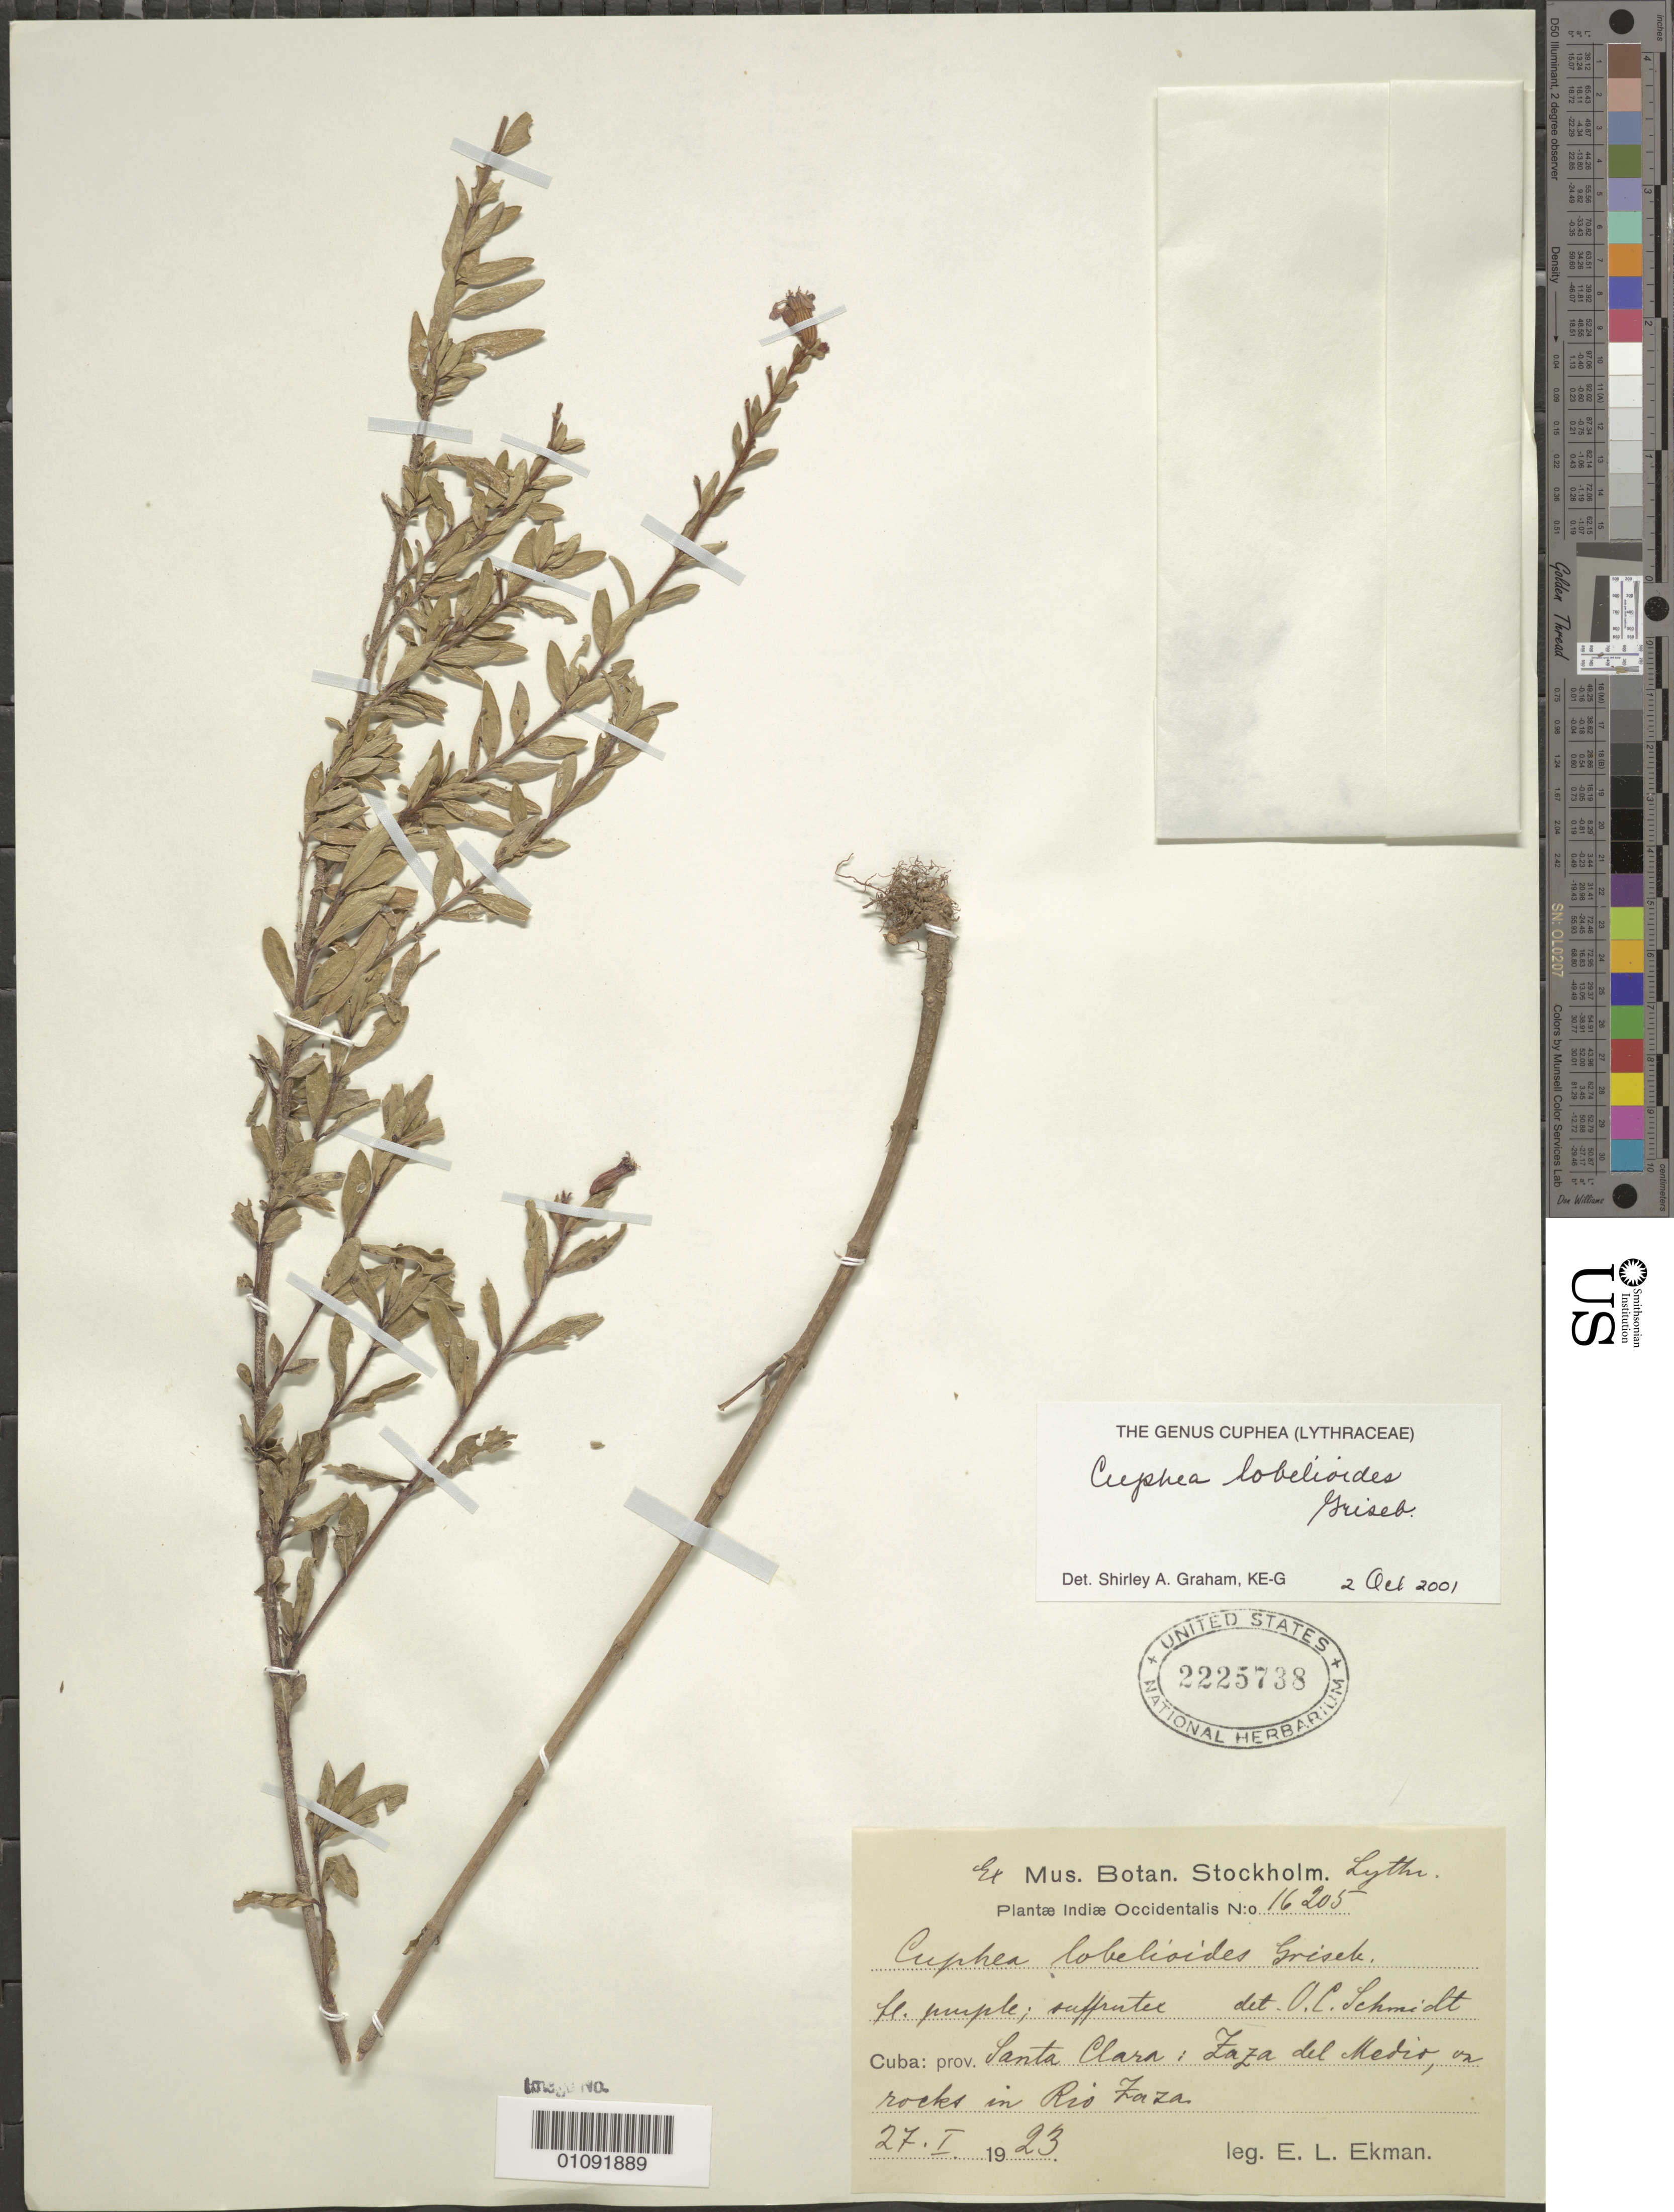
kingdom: Plantae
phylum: Tracheophyta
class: Magnoliopsida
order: Myrtales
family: Lythraceae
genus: Cuphea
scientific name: Cuphea lobelioides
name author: Griseb.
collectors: E. L. Ekman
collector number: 16205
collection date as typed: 27 Jan 1923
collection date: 1923-01-27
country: Cuba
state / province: Villa Clara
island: Cuba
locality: Santa Clara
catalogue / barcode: US 2225738